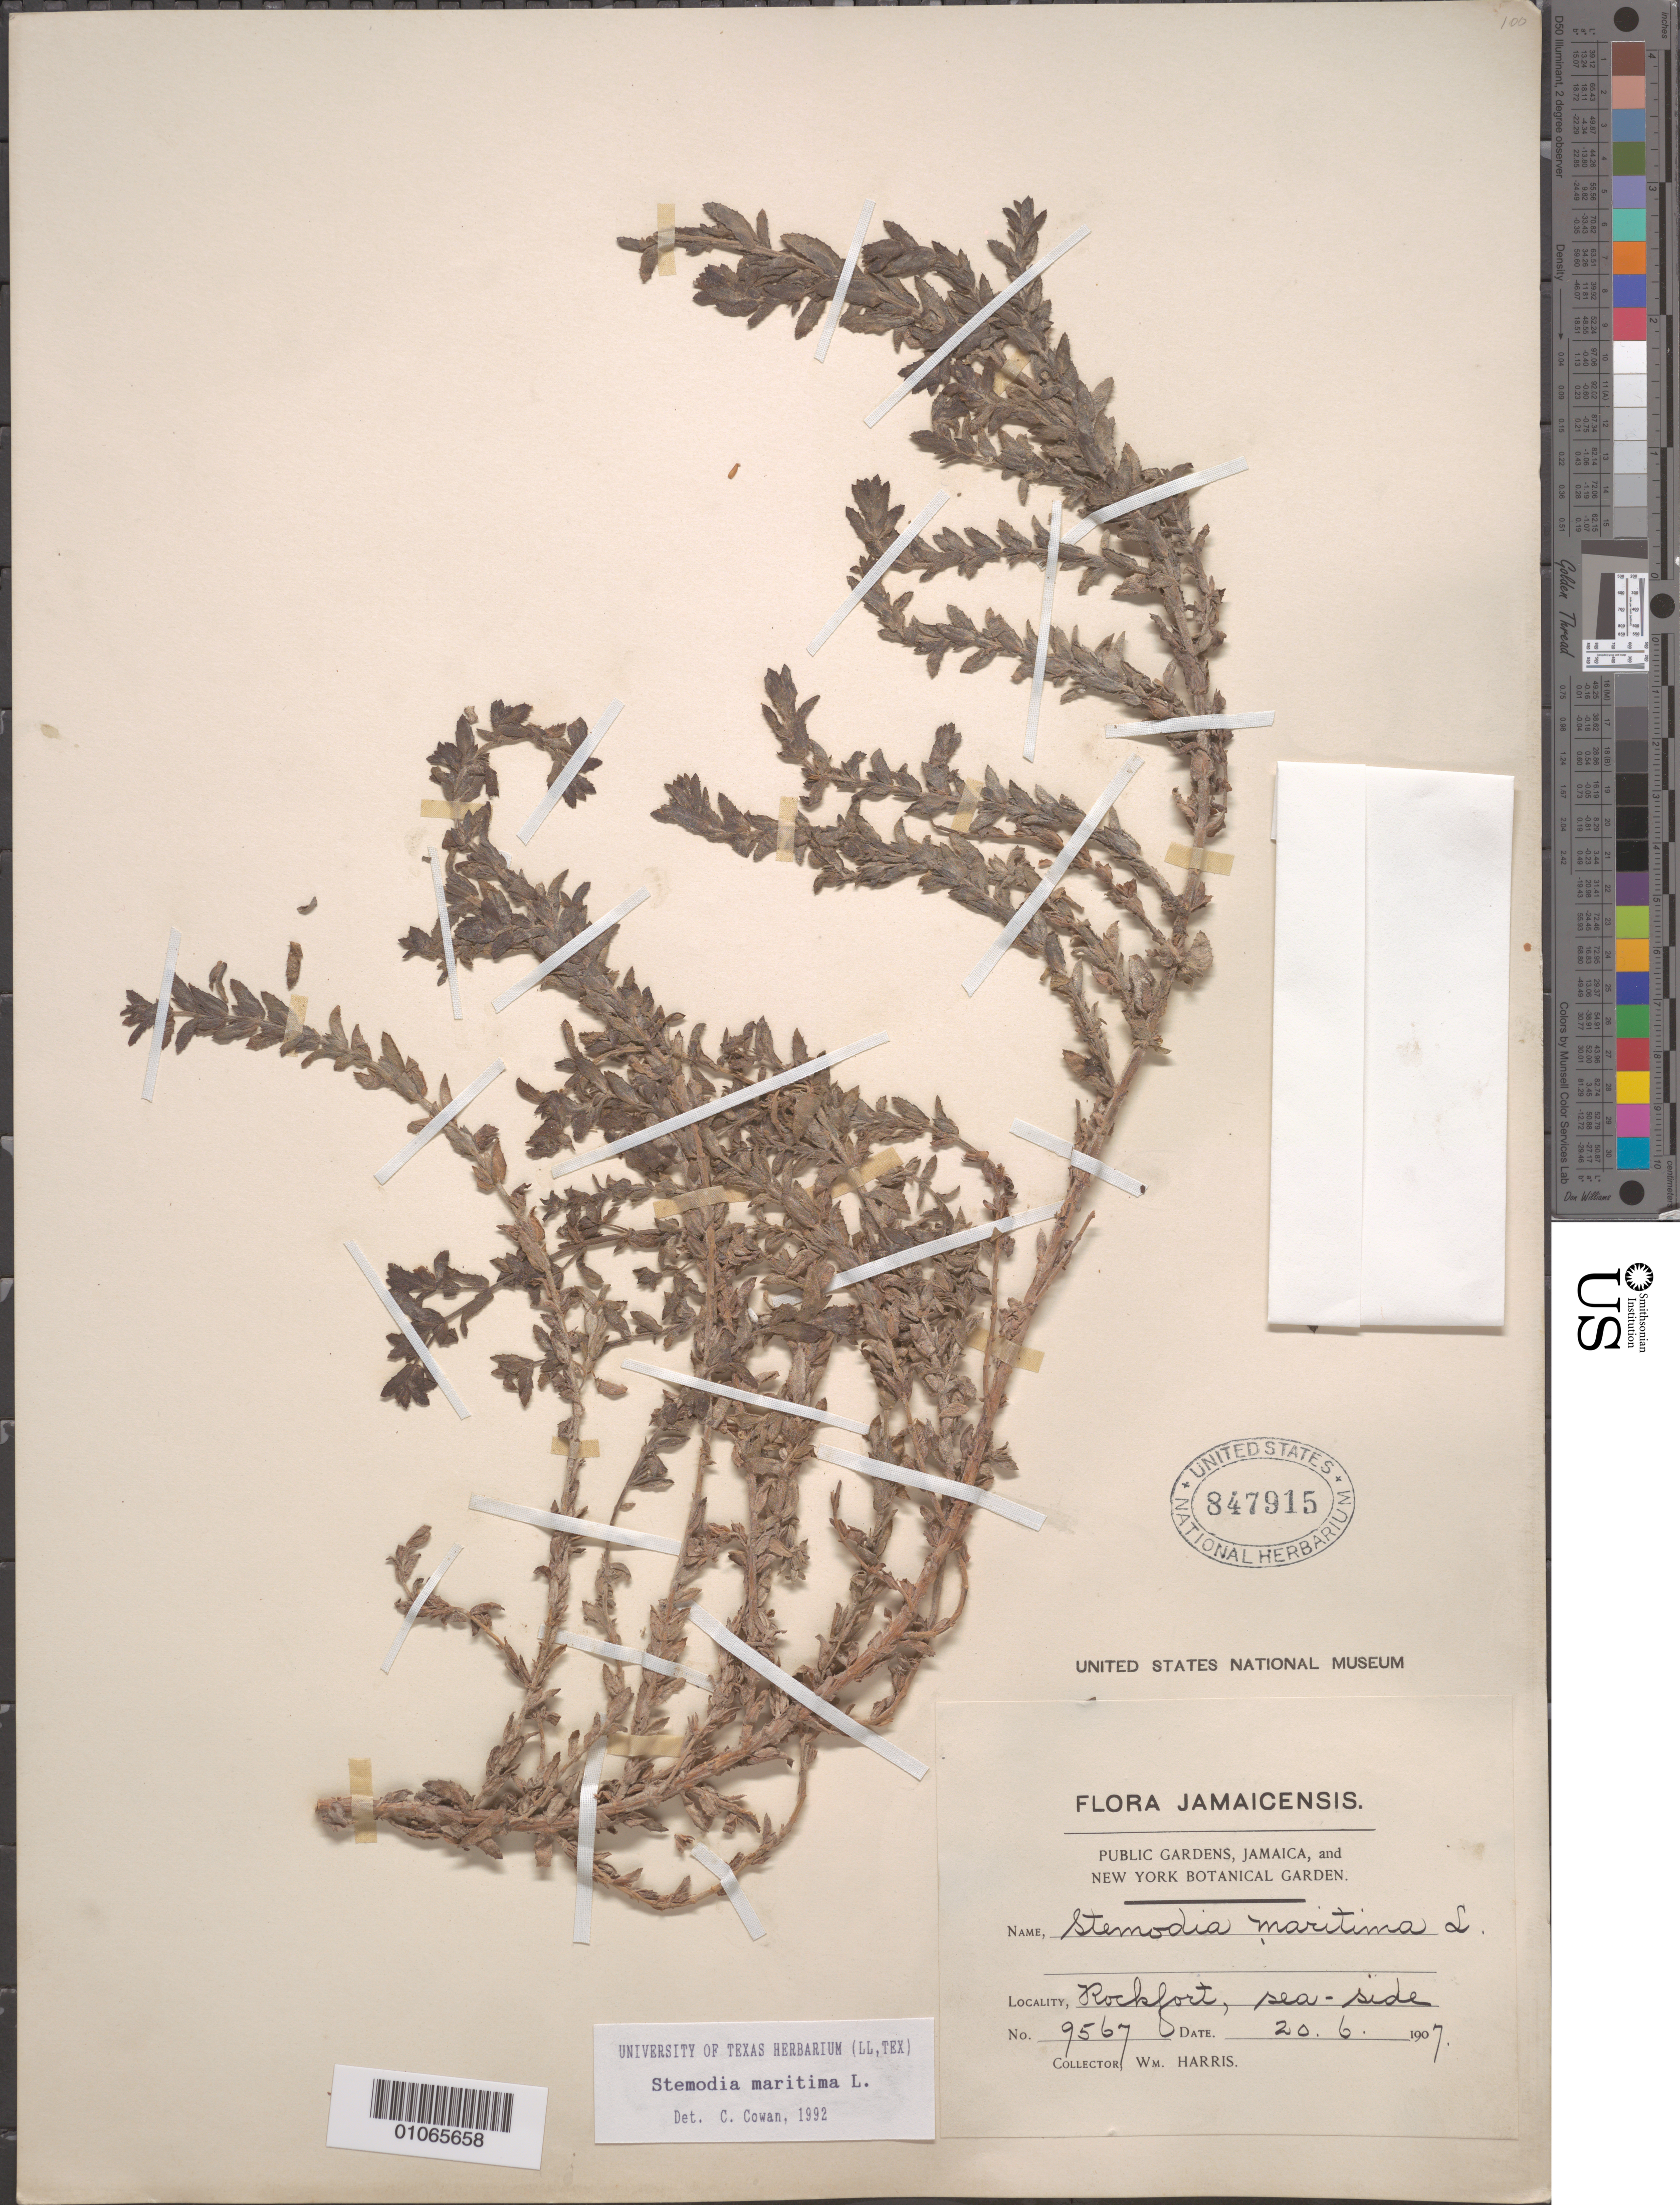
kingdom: Plantae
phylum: Tracheophyta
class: Magnoliopsida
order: Lamiales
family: Plantaginaceae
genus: Stemodia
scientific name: Stemodia maritima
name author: L.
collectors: W. Harris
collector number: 9567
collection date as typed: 20 Jun 1907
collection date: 1907-06-20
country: Jamaica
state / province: Kingston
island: Jamaica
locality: Rockfort, sea-side.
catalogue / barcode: US 847915